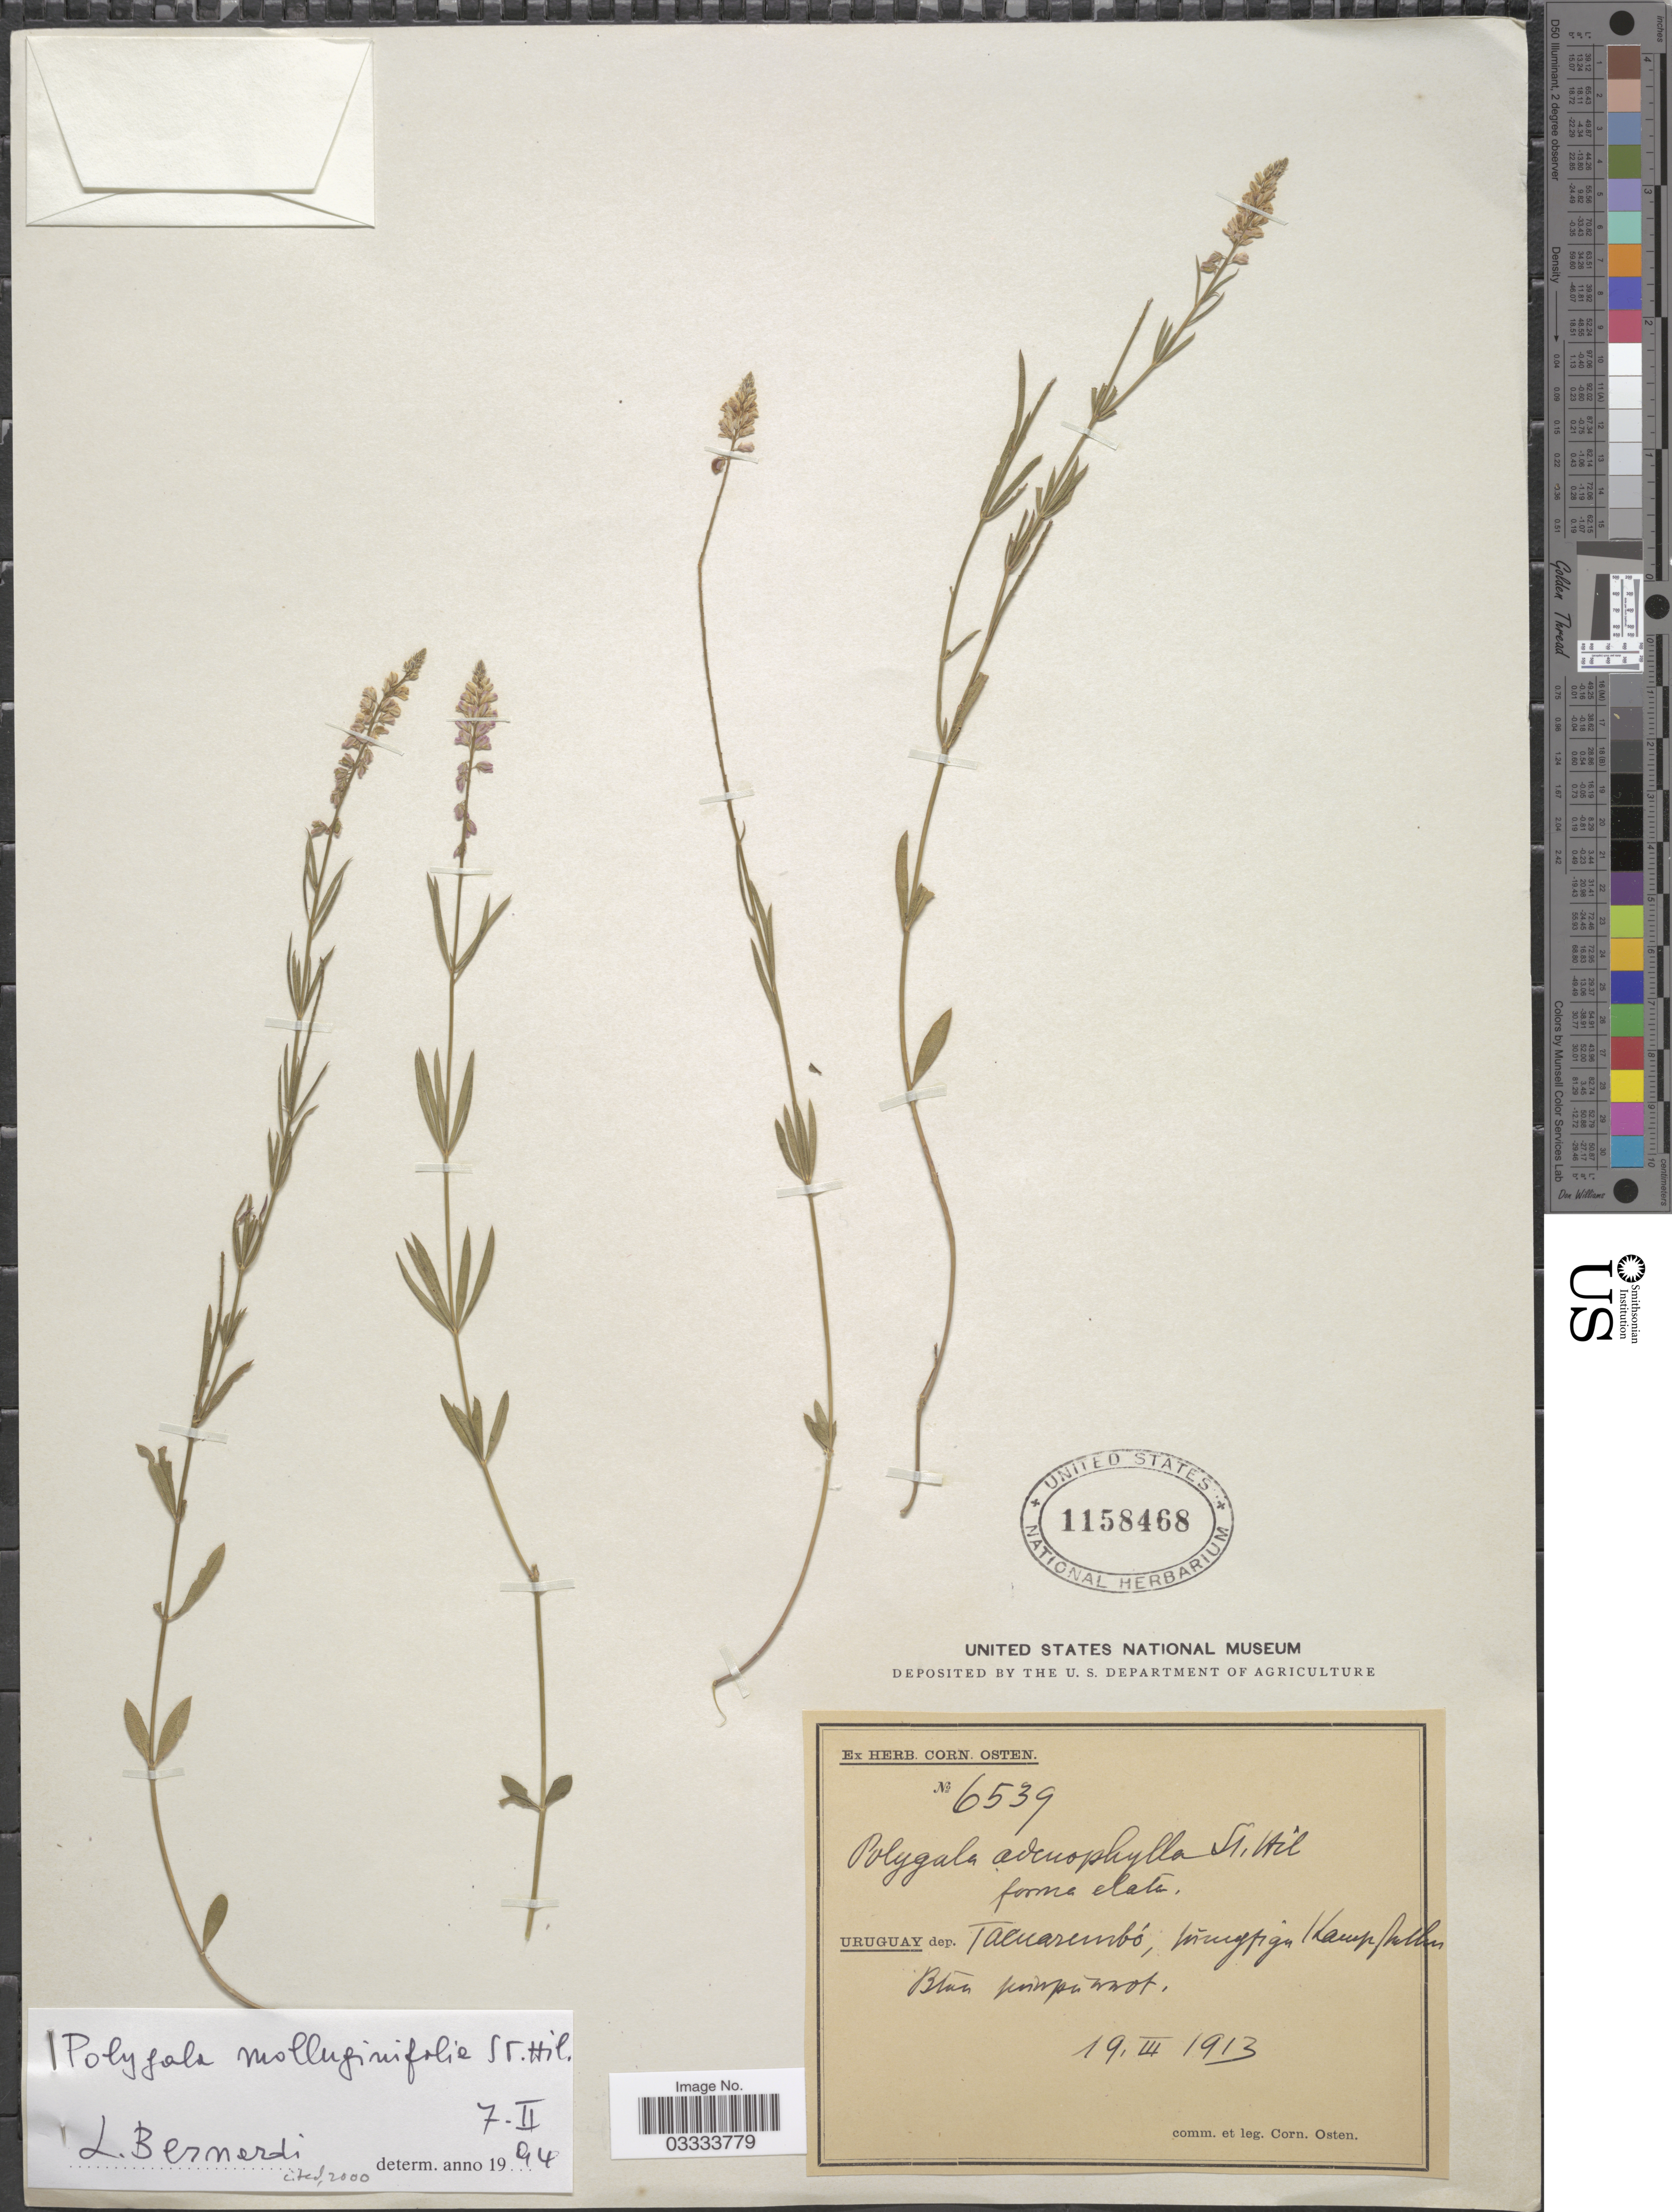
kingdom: Plantae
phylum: Tracheophyta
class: Magnoliopsida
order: Fabales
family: Polygalaceae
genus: Polygala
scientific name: Polygala molluginifolia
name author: A. St.-Hil. & Moq.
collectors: C. Osten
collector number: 6539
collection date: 1913-03-19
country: Uruguay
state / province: Tacuarembó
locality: Dep. Tacuarembó.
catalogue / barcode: US 1158468